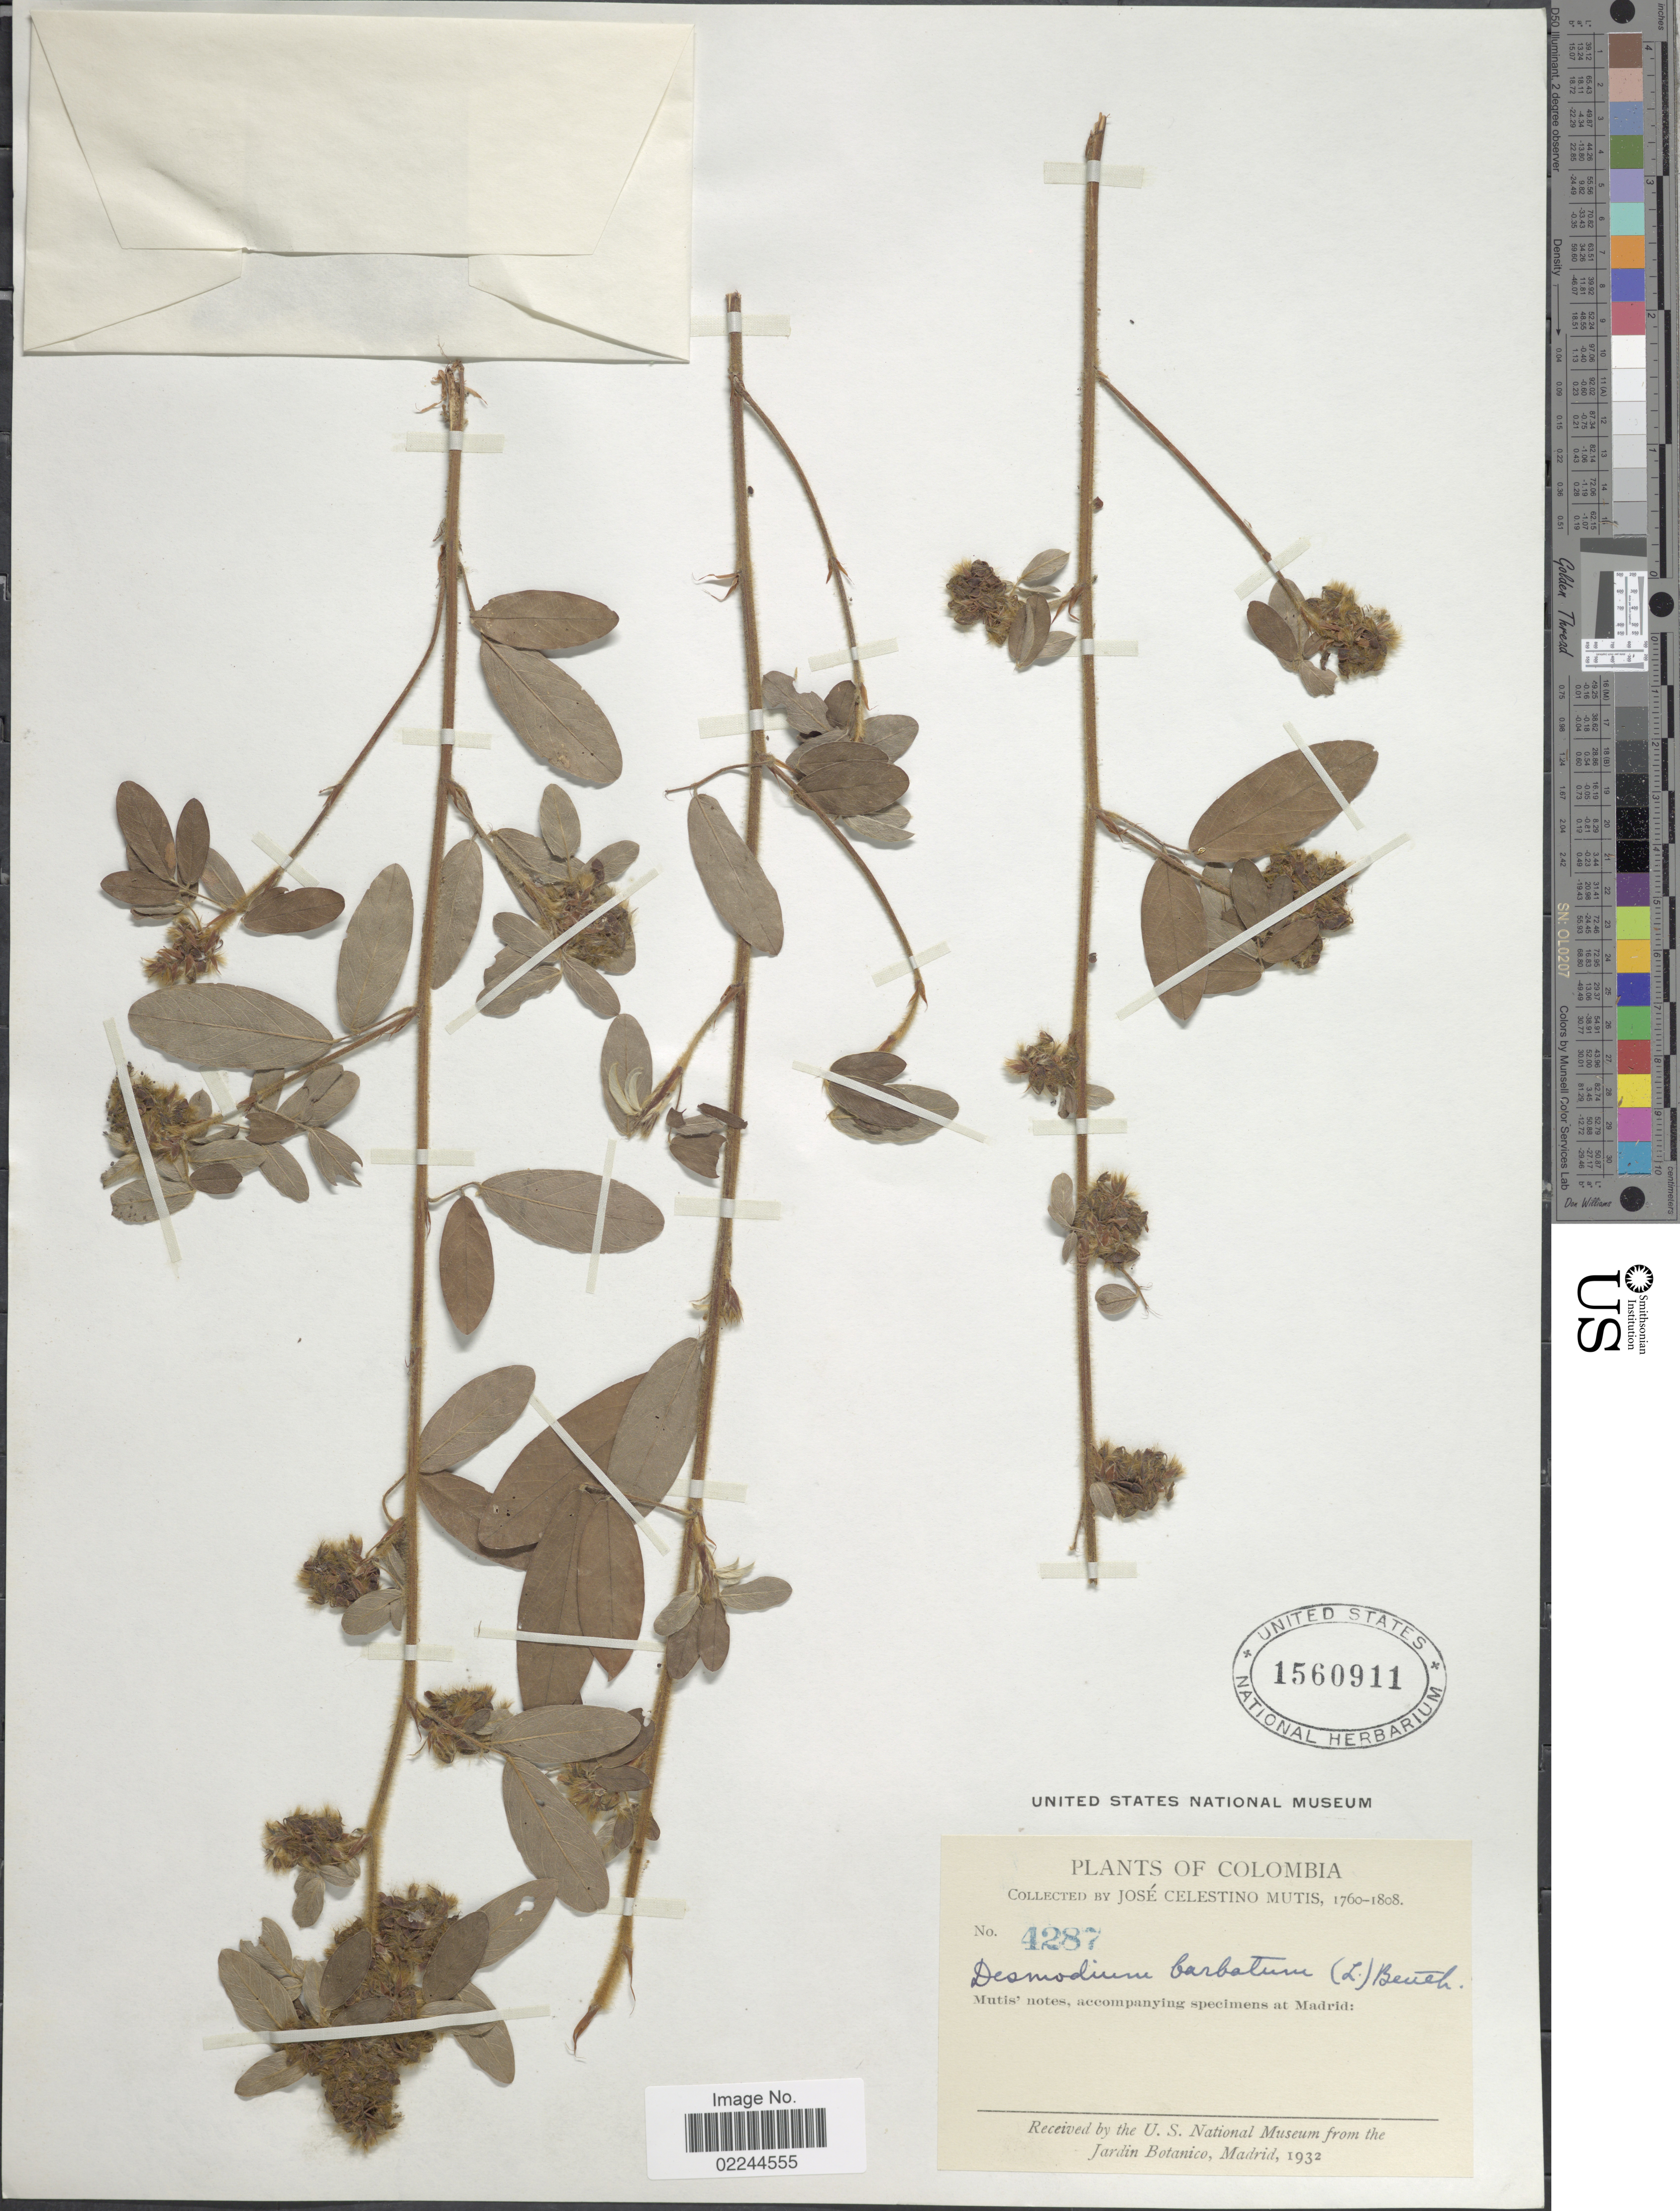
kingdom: Plantae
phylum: Tracheophyta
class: Magnoliopsida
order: Fabales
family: Fabaceae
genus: Grona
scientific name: Grona barbata var. barbata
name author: (L.) H. Ohashi & K. Ohashi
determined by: Strong, Mark T., (BOT), Smithsonian Institution - National Museum of Natural History (UNITED STATES)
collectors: J. C. B. Mutis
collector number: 4287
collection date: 1760/1808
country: Colombia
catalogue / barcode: US 1560911